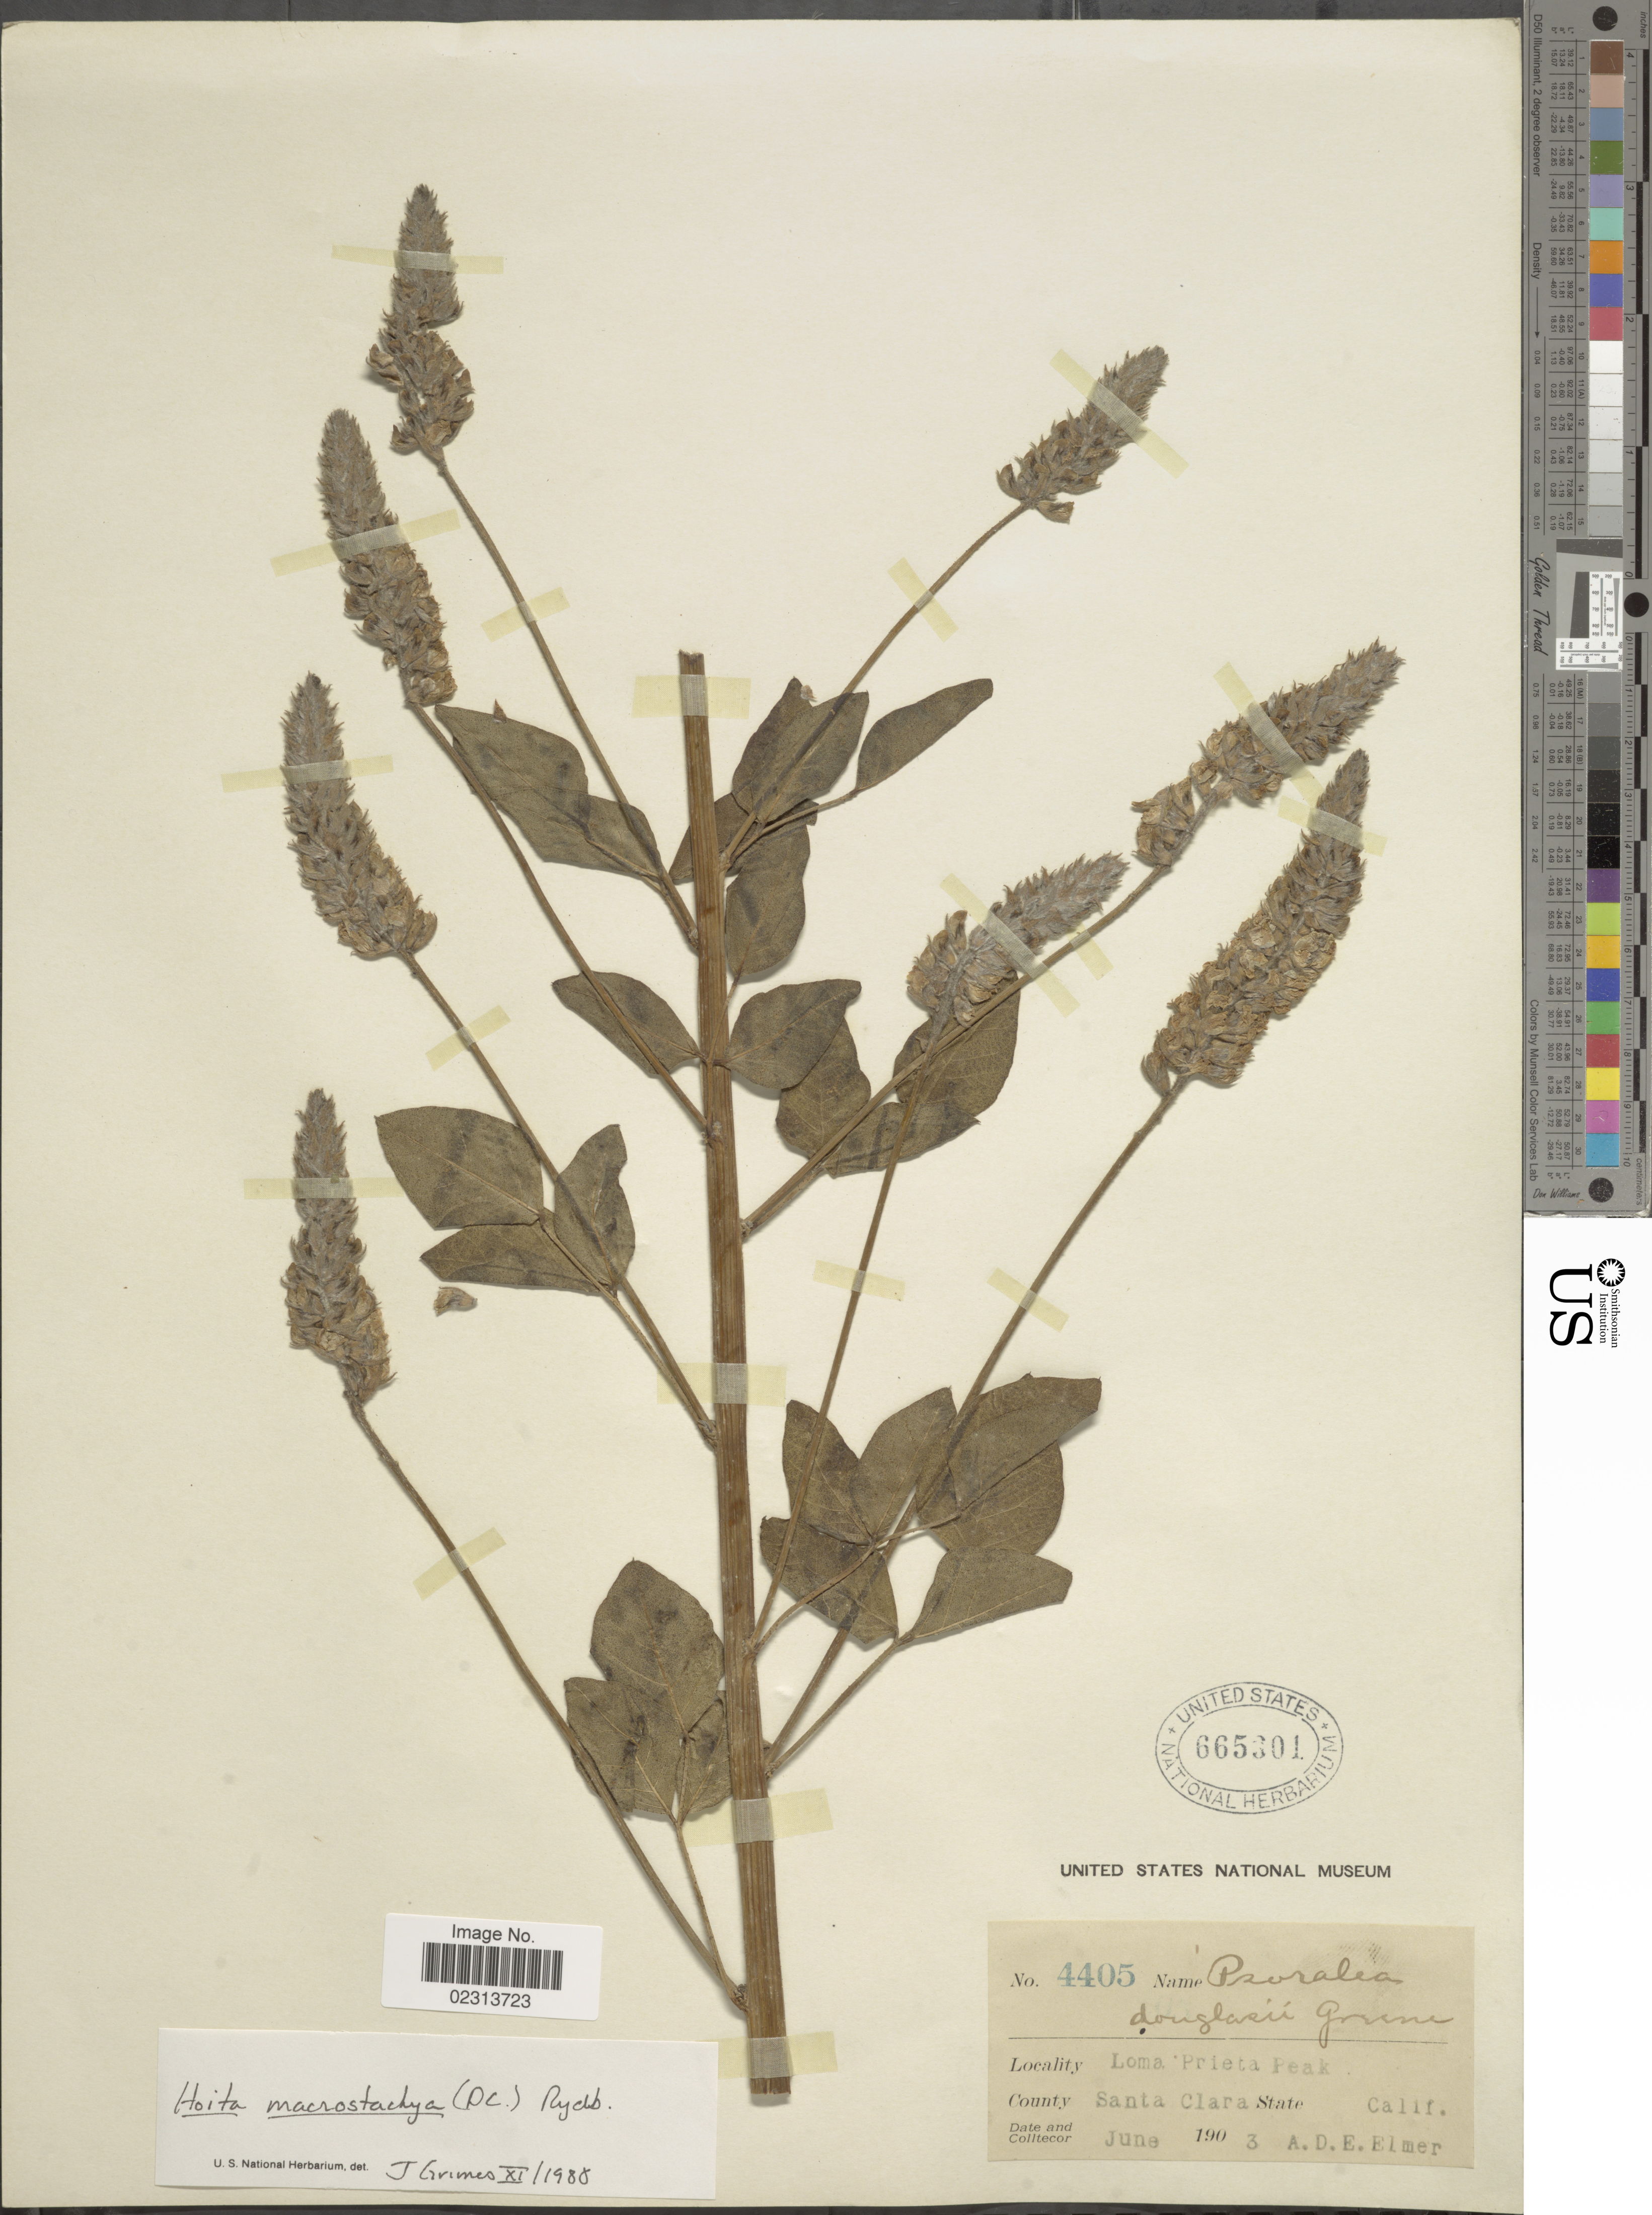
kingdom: Plantae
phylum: Tracheophyta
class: Magnoliopsida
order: Fabales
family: Fabaceae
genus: Hoita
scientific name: Hoita macrostachya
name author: (DC.) Rydb.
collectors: A. D. E. Elmer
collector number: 4405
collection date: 1903-06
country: United States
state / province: California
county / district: Santa Clara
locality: Loma Prieta Peak, County Santa Clara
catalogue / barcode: US 665301